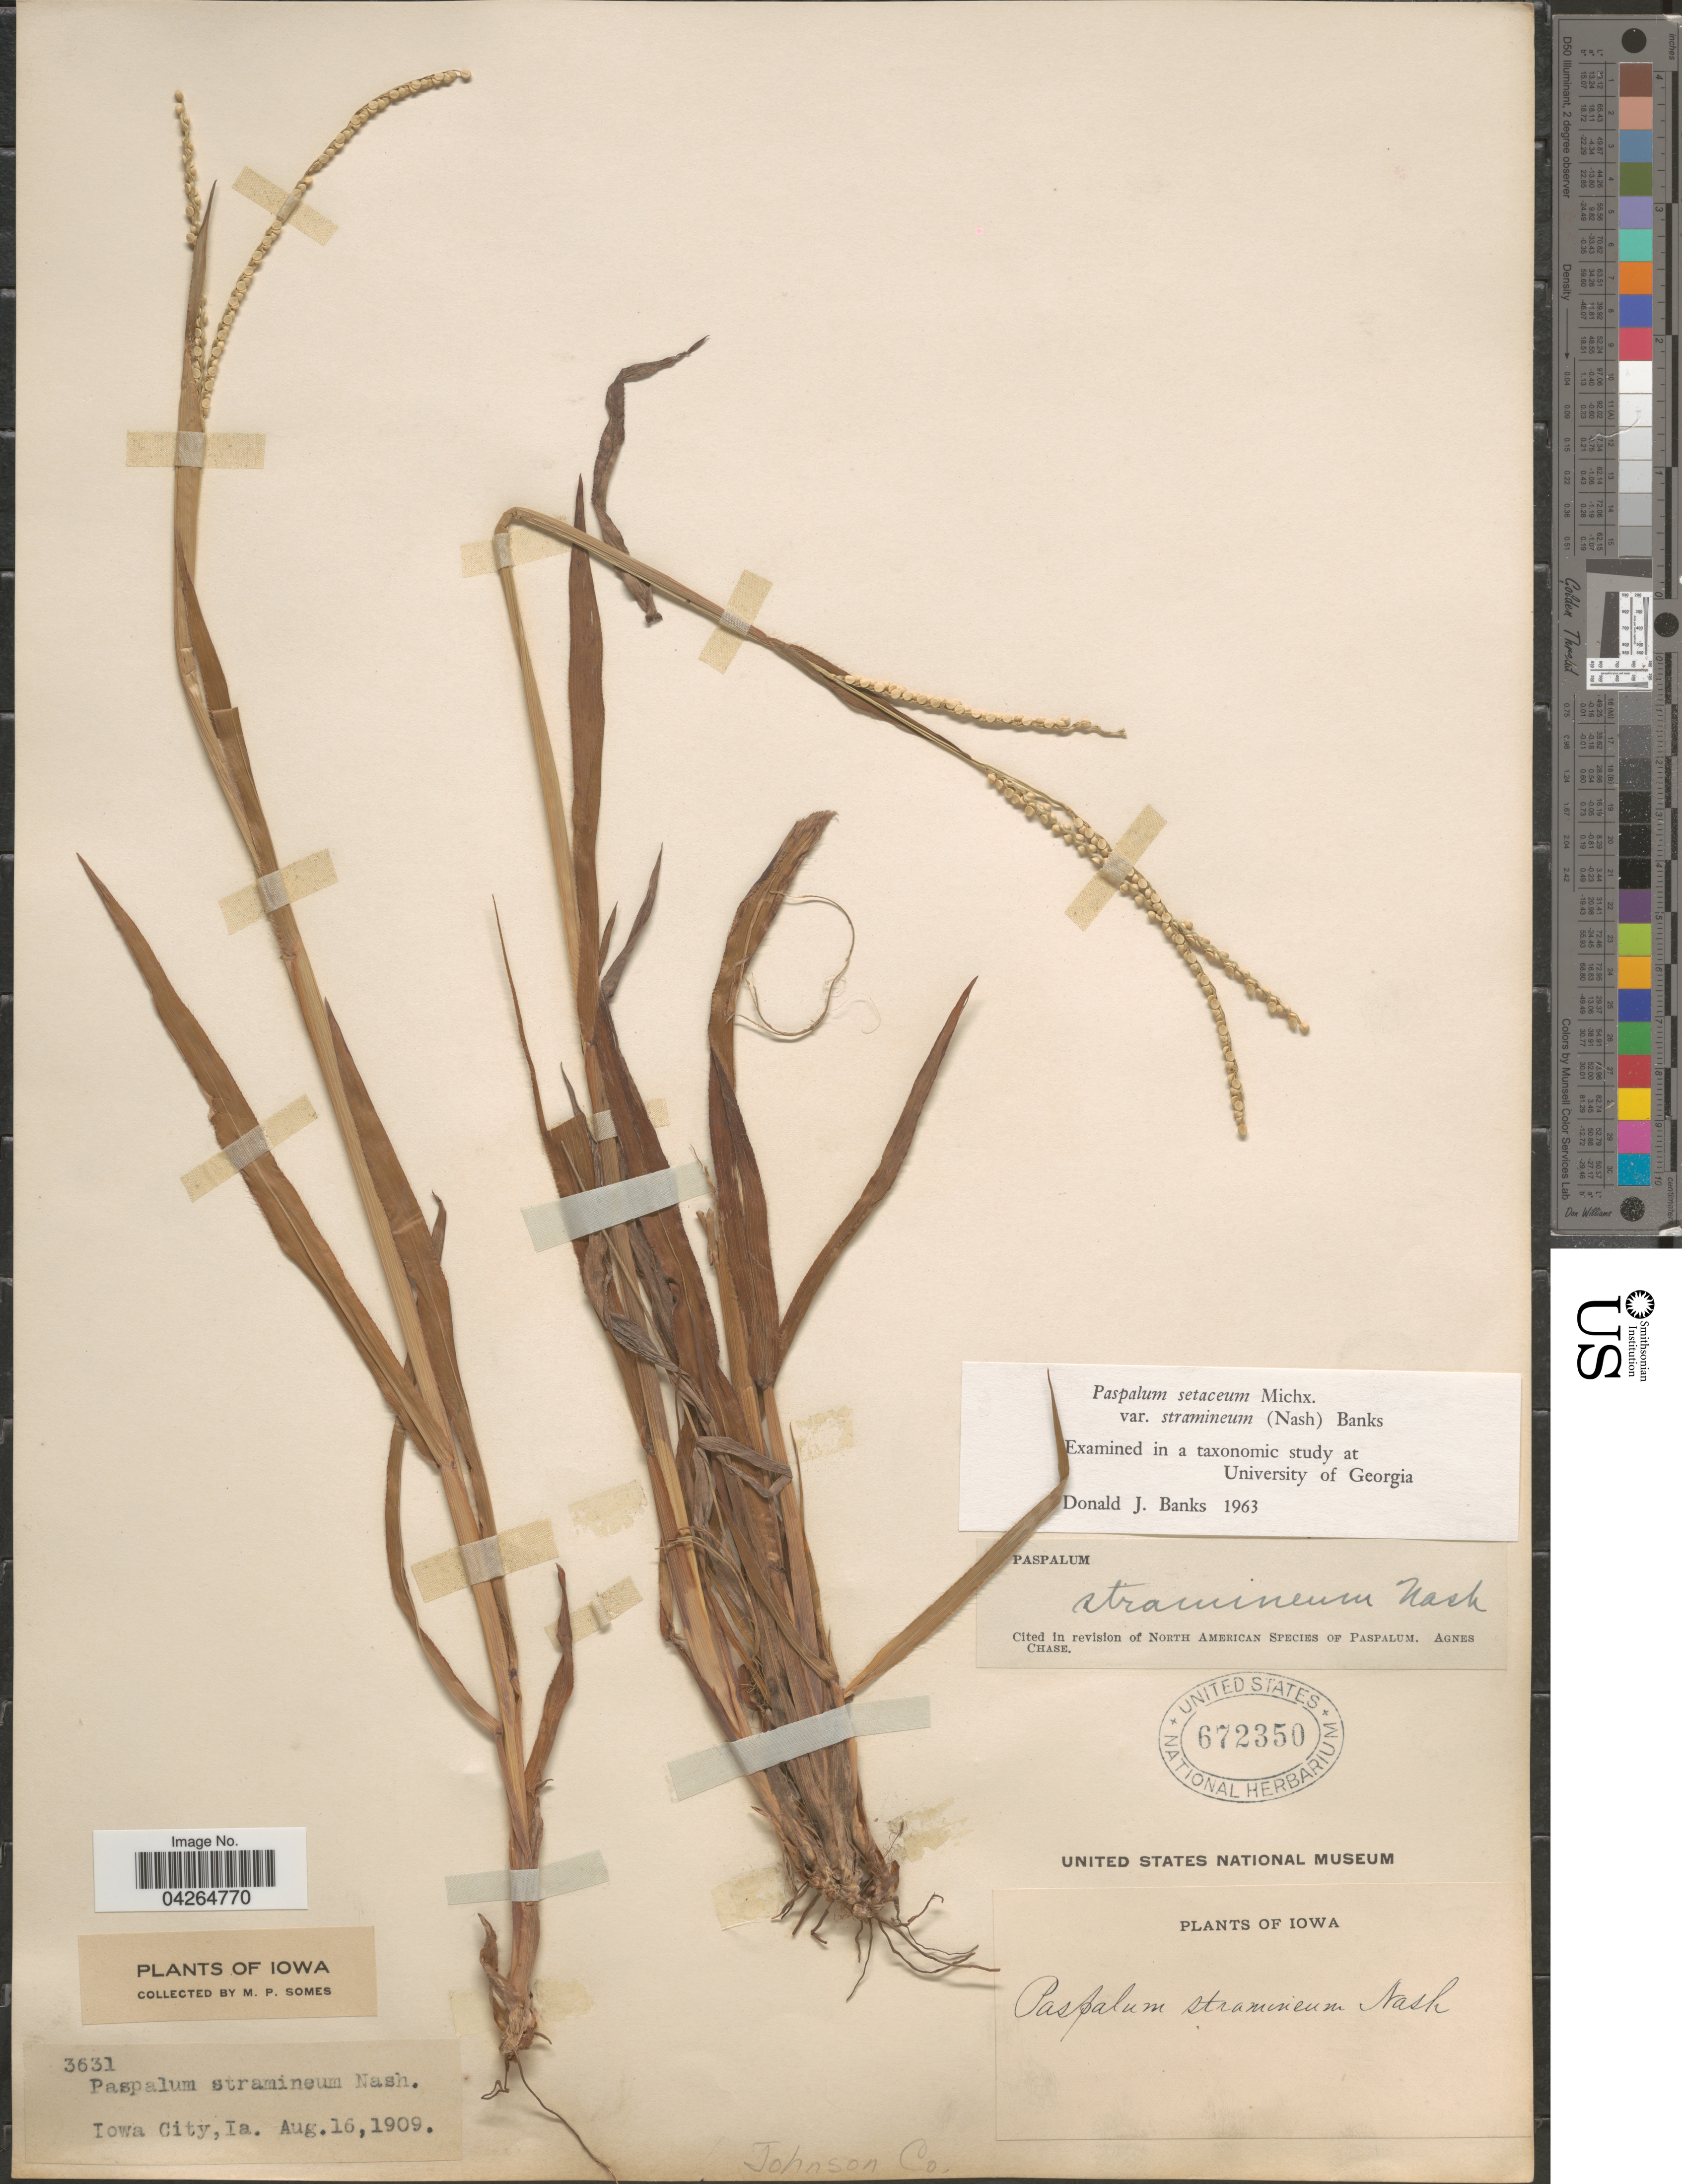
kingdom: Plantae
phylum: Tracheophyta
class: Liliopsida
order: Poales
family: Poaceae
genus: Paspalum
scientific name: Paspalum setaceum var. stramineum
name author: (Nash) D.J. Banks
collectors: M. Somes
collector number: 3631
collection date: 1909-08-16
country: United States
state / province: Iowa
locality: Iowa City. Johnson Co.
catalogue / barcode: US 672350